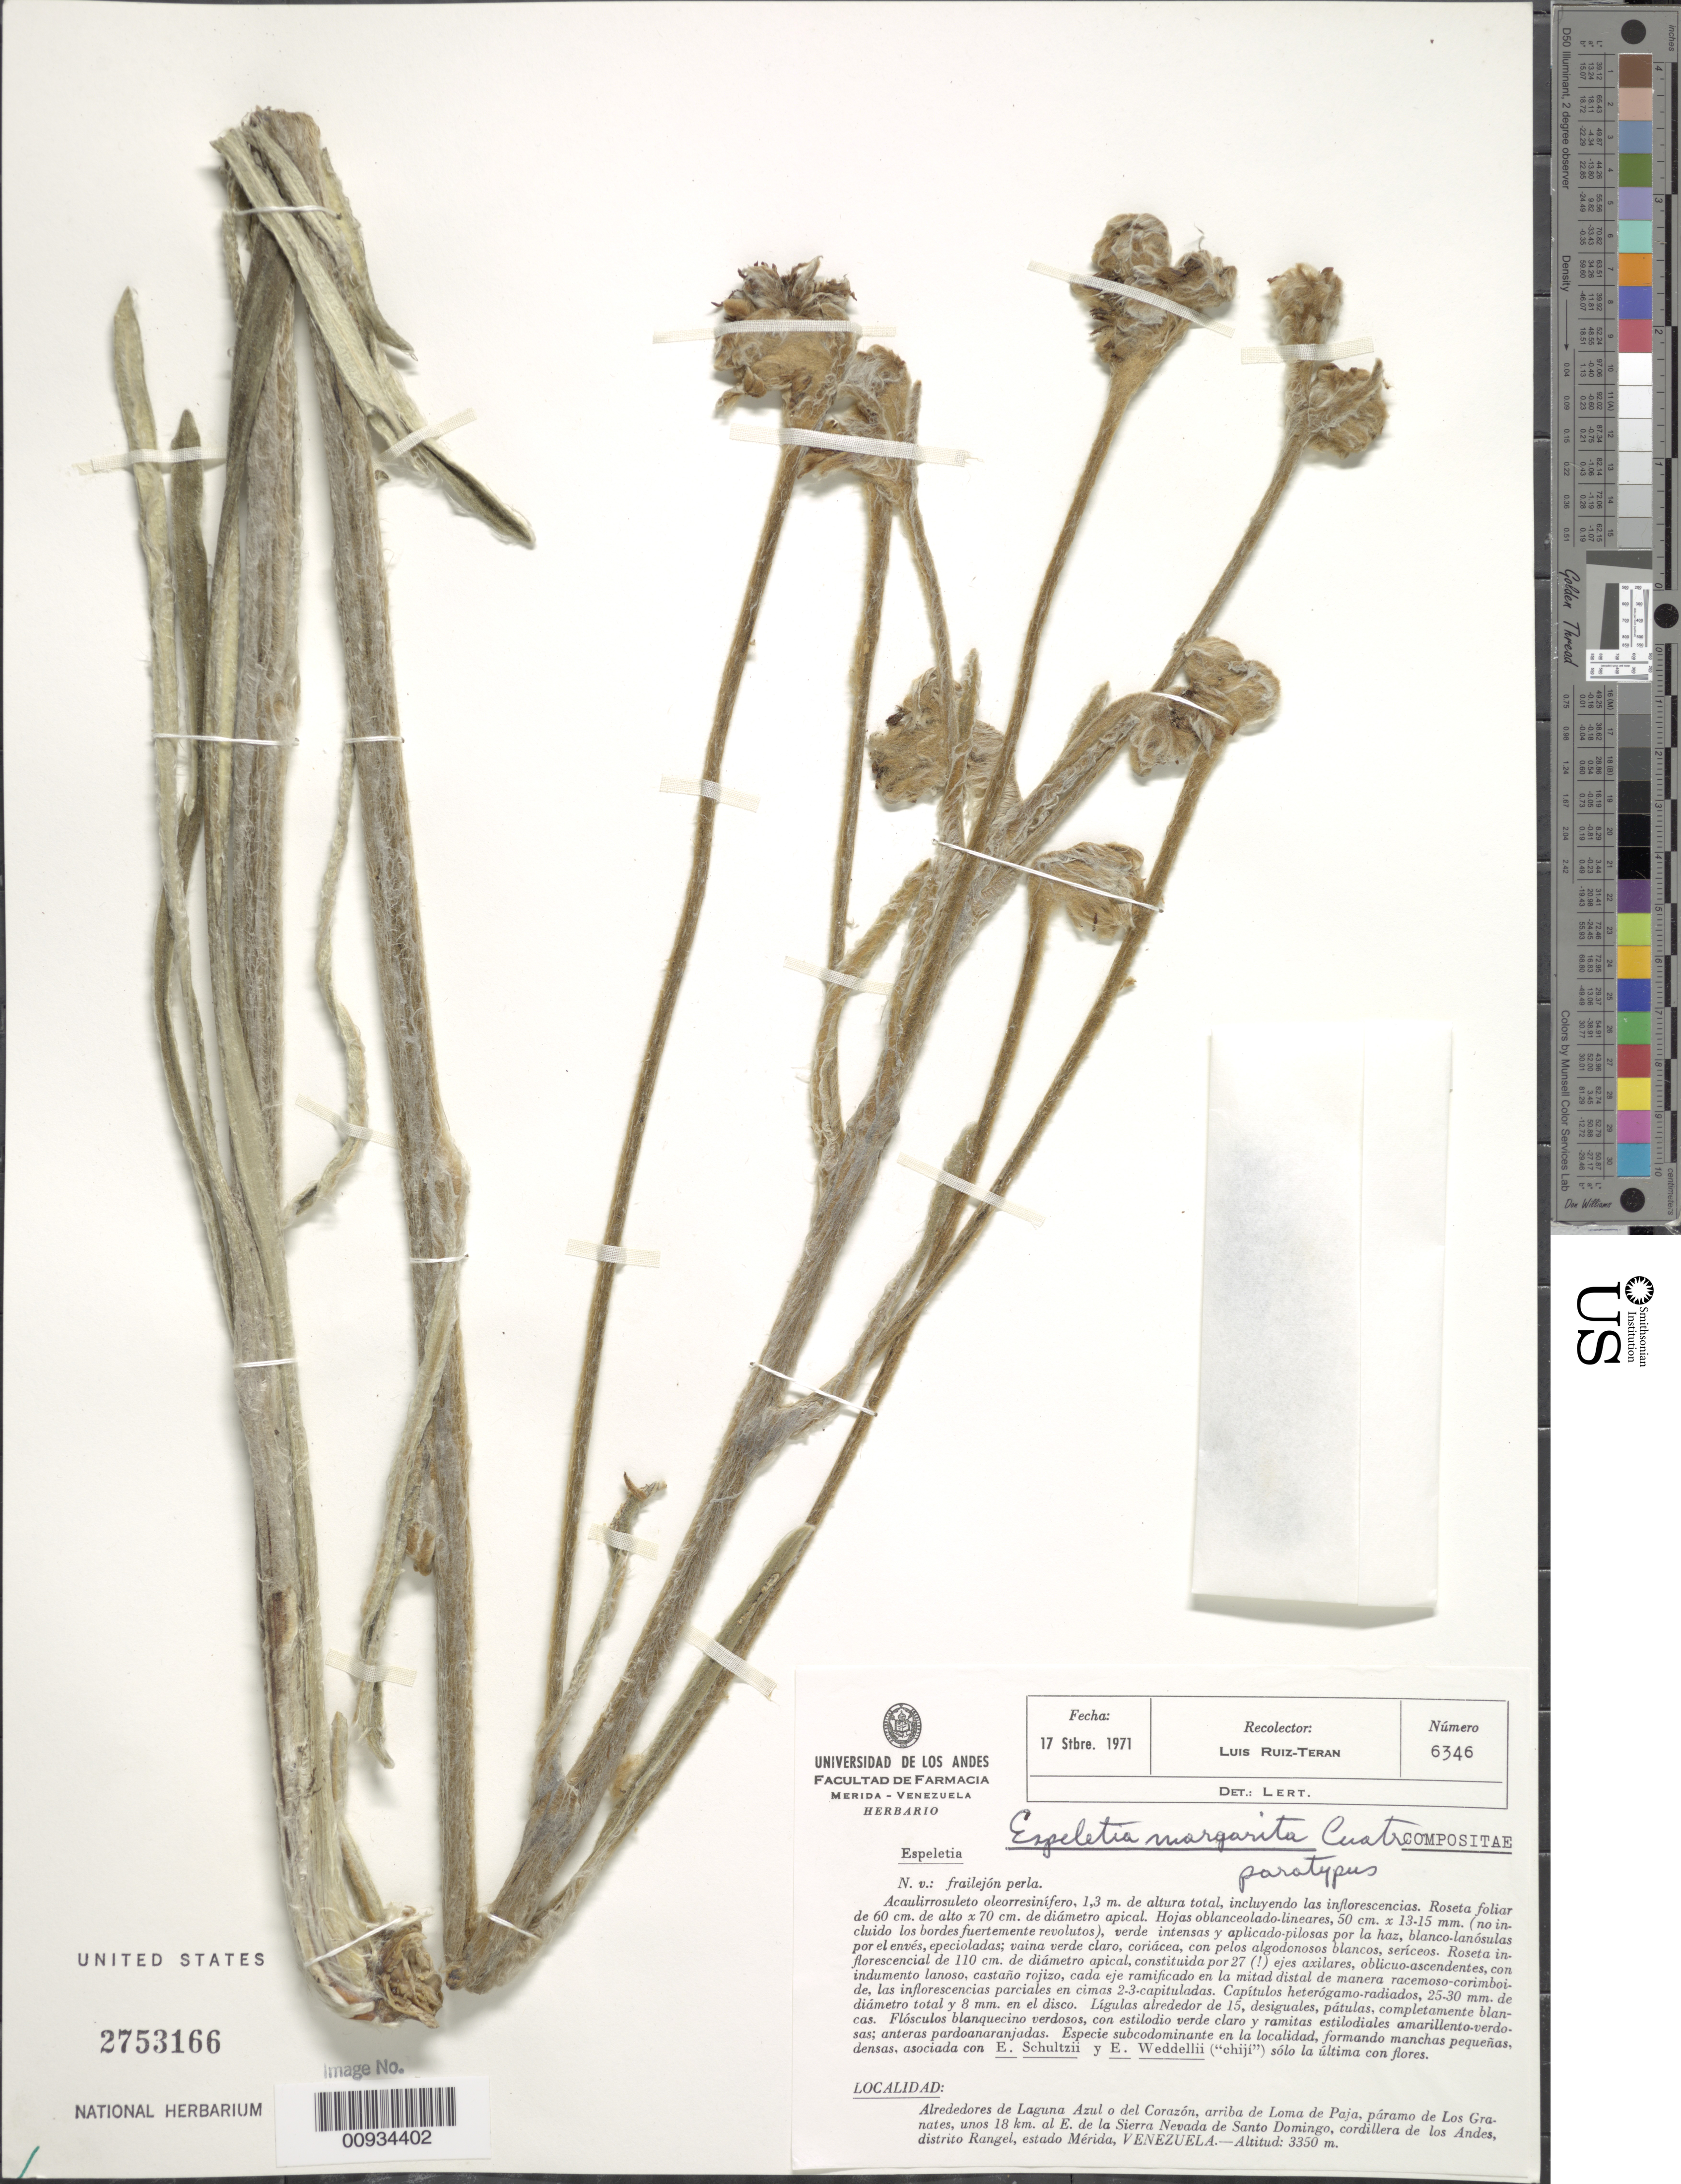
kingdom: Plantae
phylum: Tracheophyta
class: Magnoliopsida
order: Asterales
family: Asteraceae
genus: Ruilopezia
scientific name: Ruilopezia margarita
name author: (Cuatrec.) Cuatrec.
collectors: L. Teran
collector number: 6346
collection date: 1971-09-17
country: Venezuela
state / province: Mérida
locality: Alrededores de Laguna Azul o del Corazon, arriba de Loma de Paja, paramo de Los Granates, unos 18 km al E de la Sierra Nevada de Santo Domingo, Cordillera de Los Andes, Distrito Rangel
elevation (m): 3350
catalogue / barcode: US 2753166